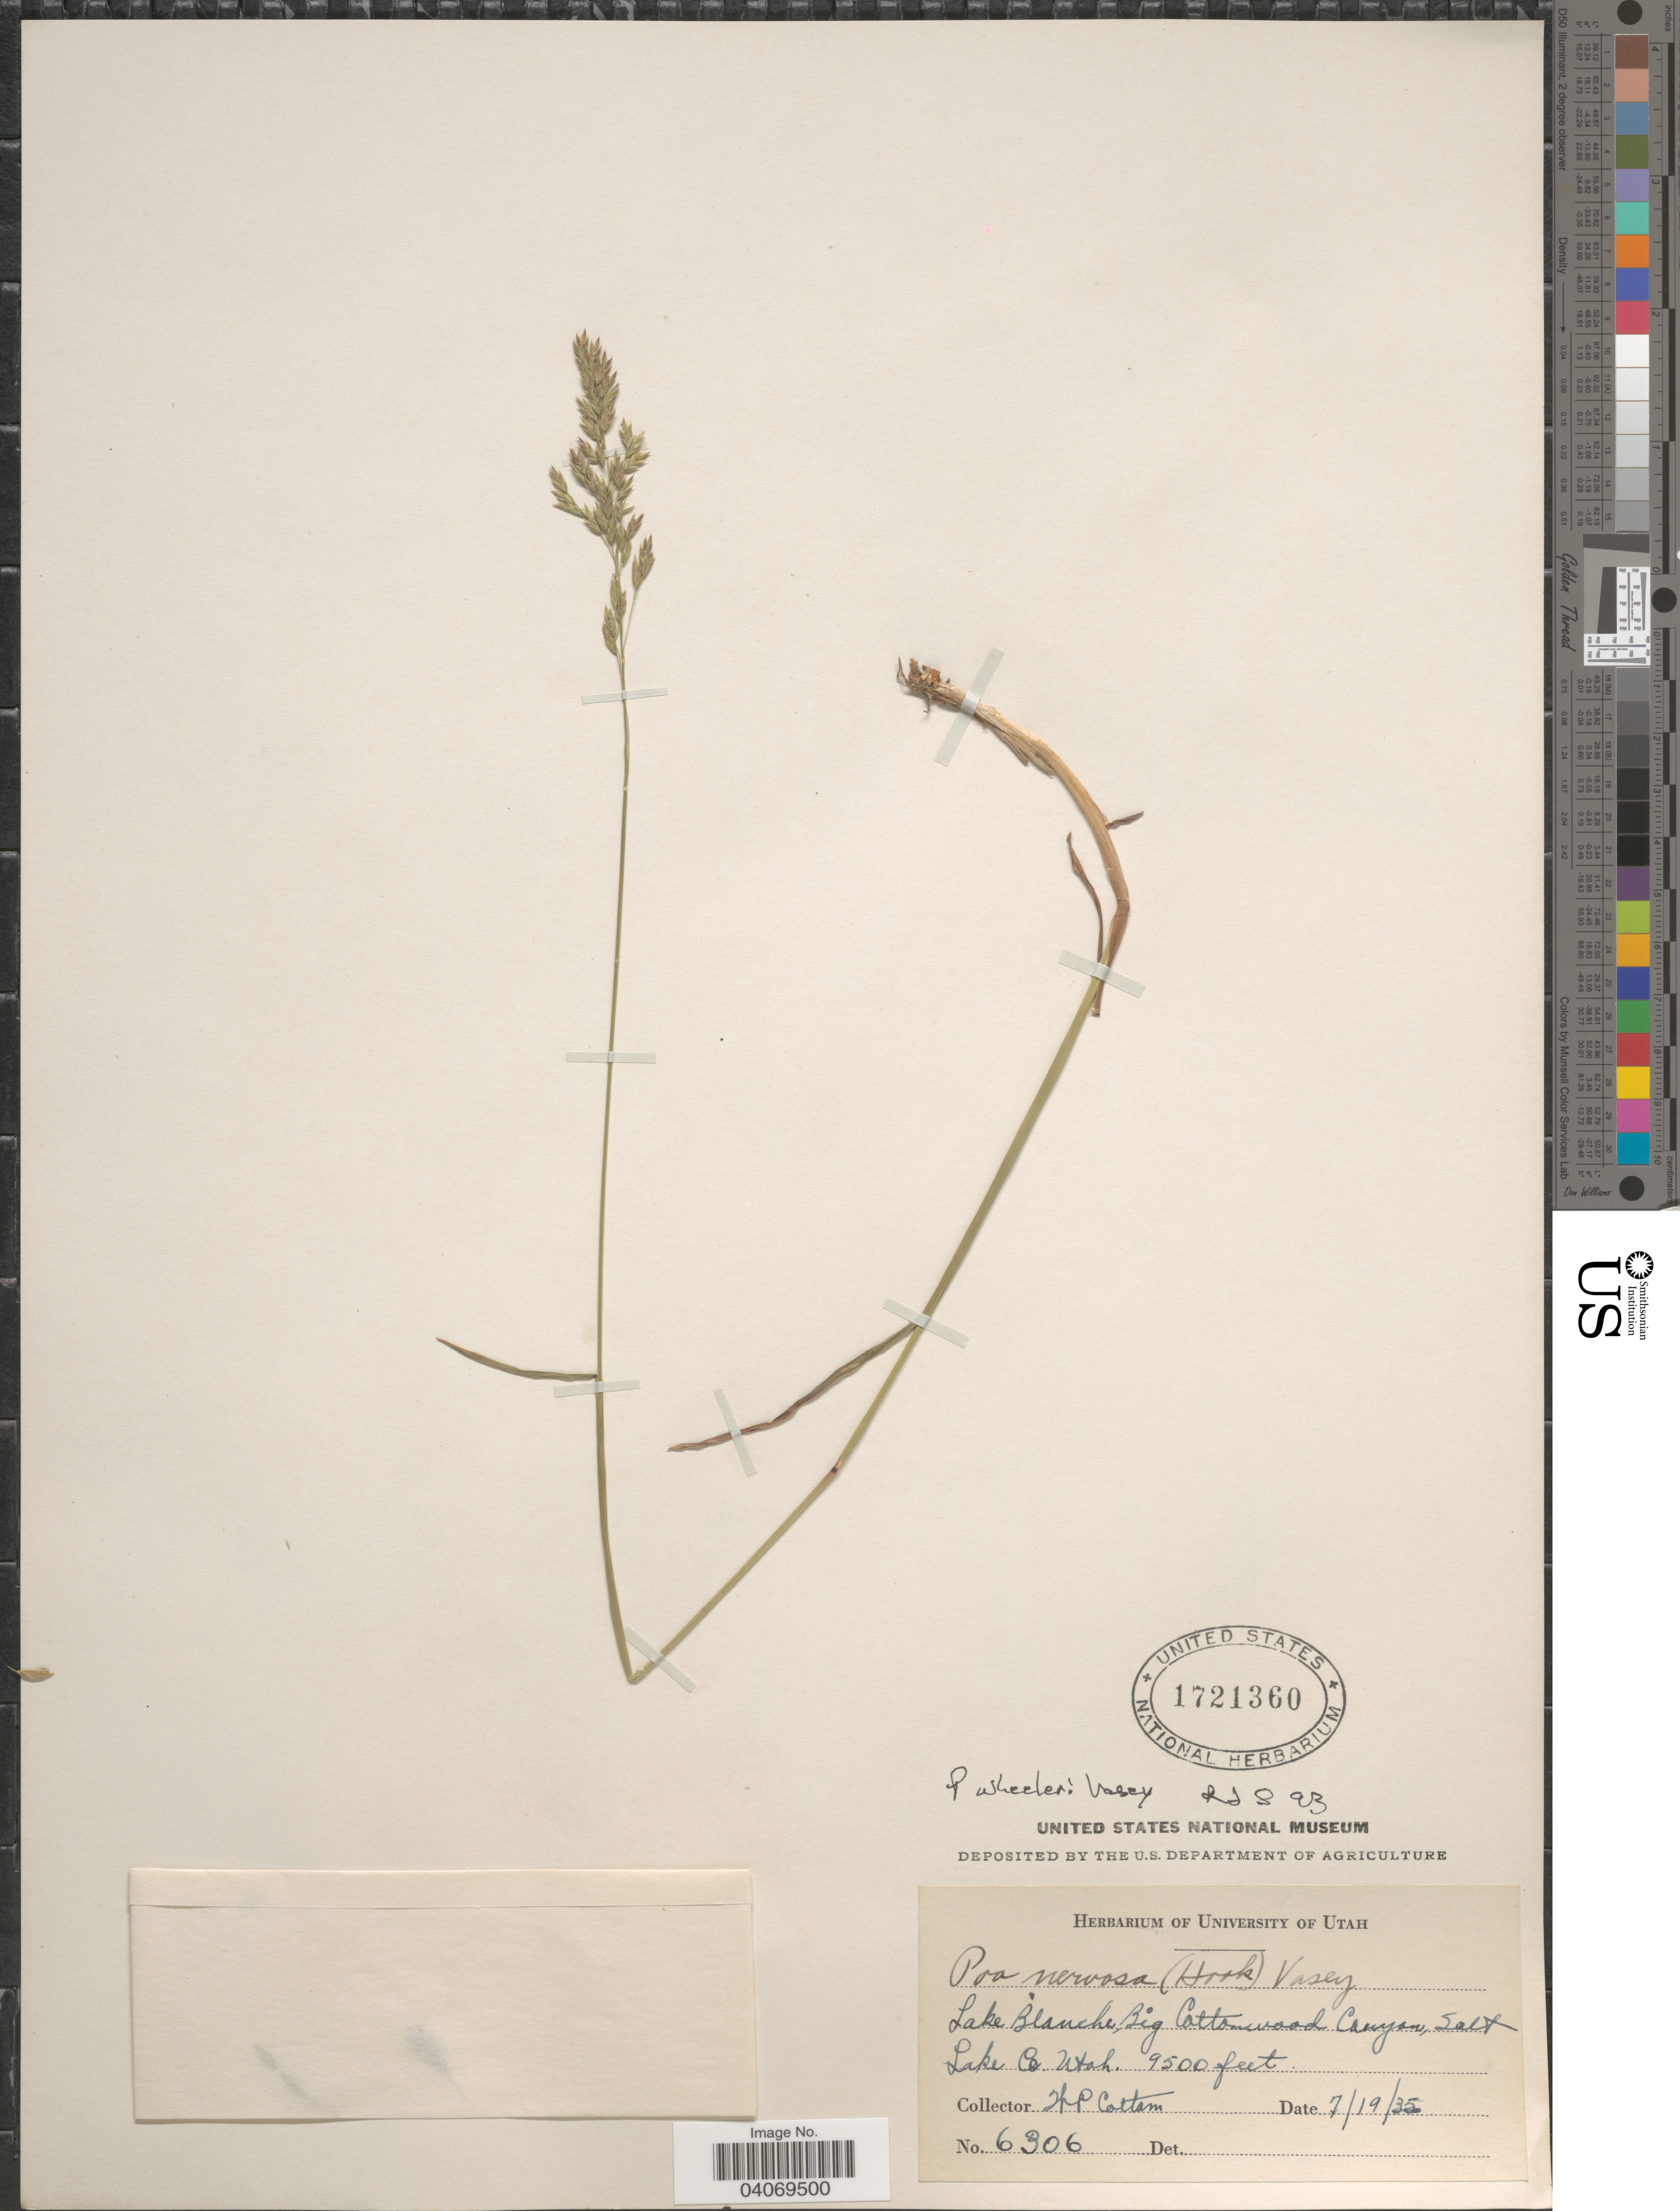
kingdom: Plantae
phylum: Tracheophyta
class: Liliopsida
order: Poales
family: Poaceae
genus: Poa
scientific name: Poa wheeleri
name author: Vasey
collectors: W. Cottam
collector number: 6306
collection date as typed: Transcribed d/m/y: 19/7/35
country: United States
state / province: Utah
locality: Lake Blanche, Big Cottonwood Canyon, Salt Lake Co.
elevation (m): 2896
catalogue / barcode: US 1721360